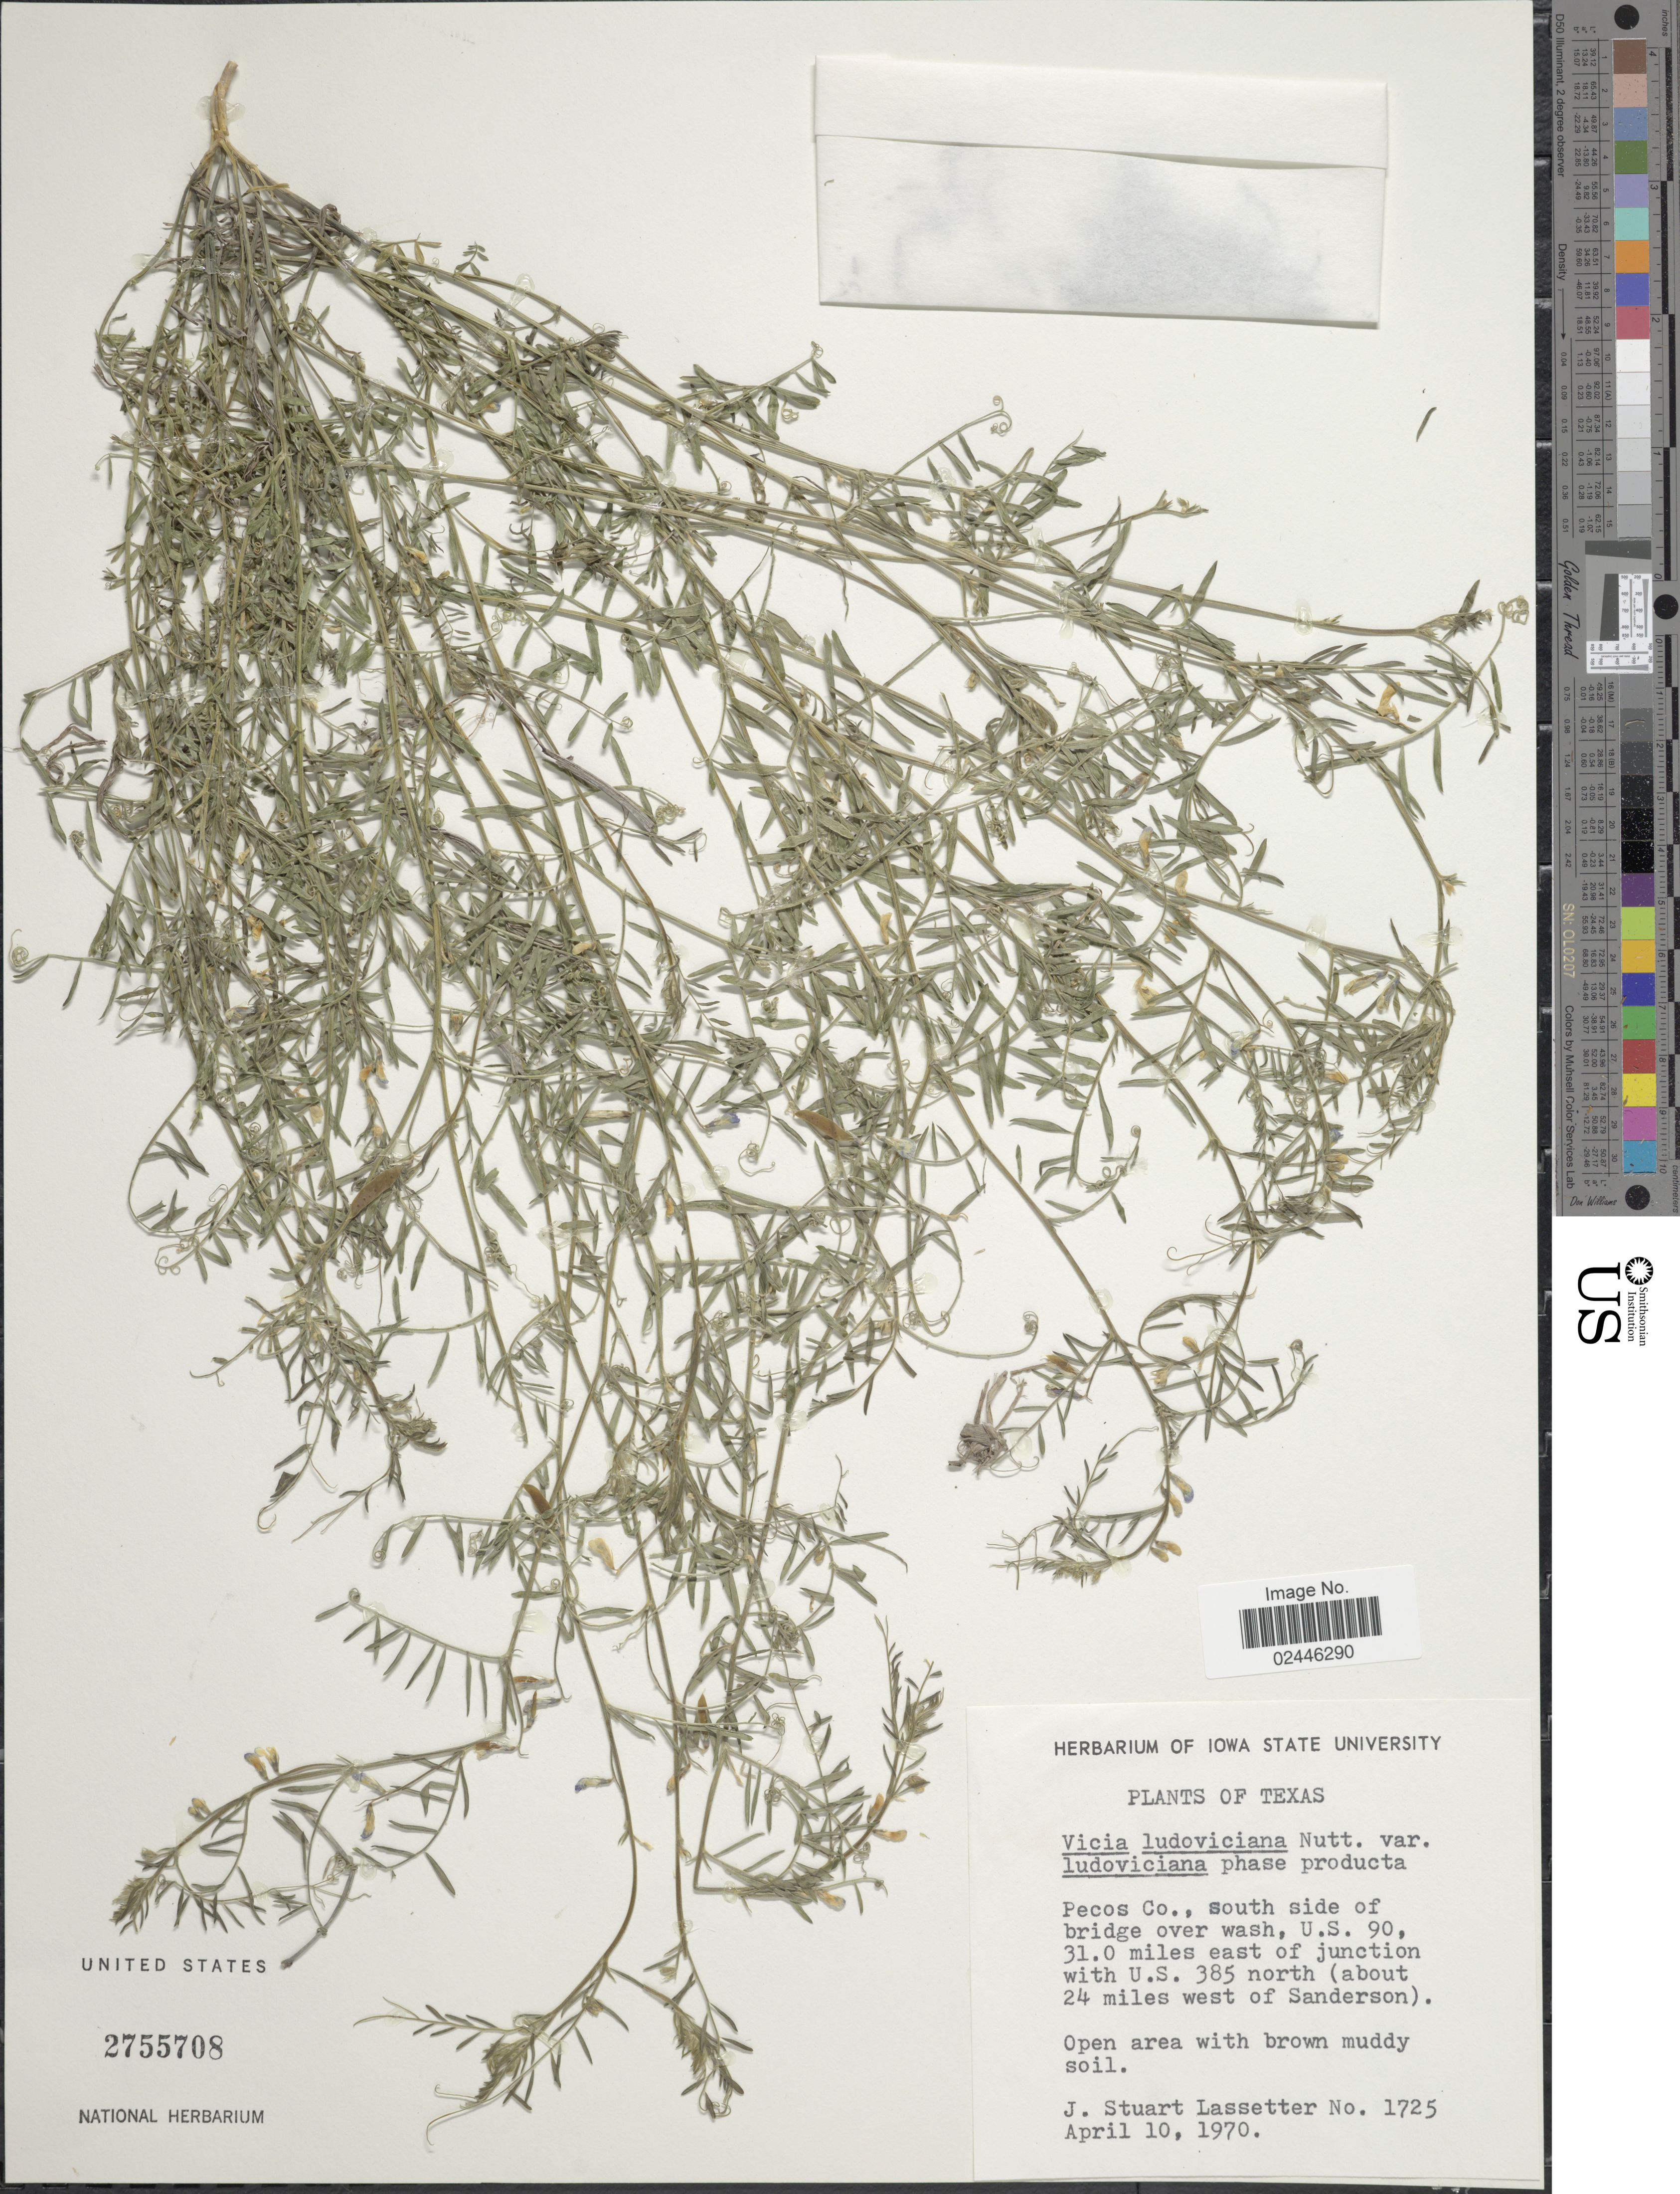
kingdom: Plantae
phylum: Tracheophyta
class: Magnoliopsida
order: Fabales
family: Fabaceae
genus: Vicia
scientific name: Vicia ludoviciana var. ludoviciana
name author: Nutt. ex Torr. & A. Gray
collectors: J. Lassetter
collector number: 1725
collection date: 1970-04-10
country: United States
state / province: Texas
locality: Pecos Co., South side of bridge over wash, U. S. 90, 31.0 miles east of junction with U.S. 385 north (about 24 miles west of Sanderson)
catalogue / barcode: US 2755708